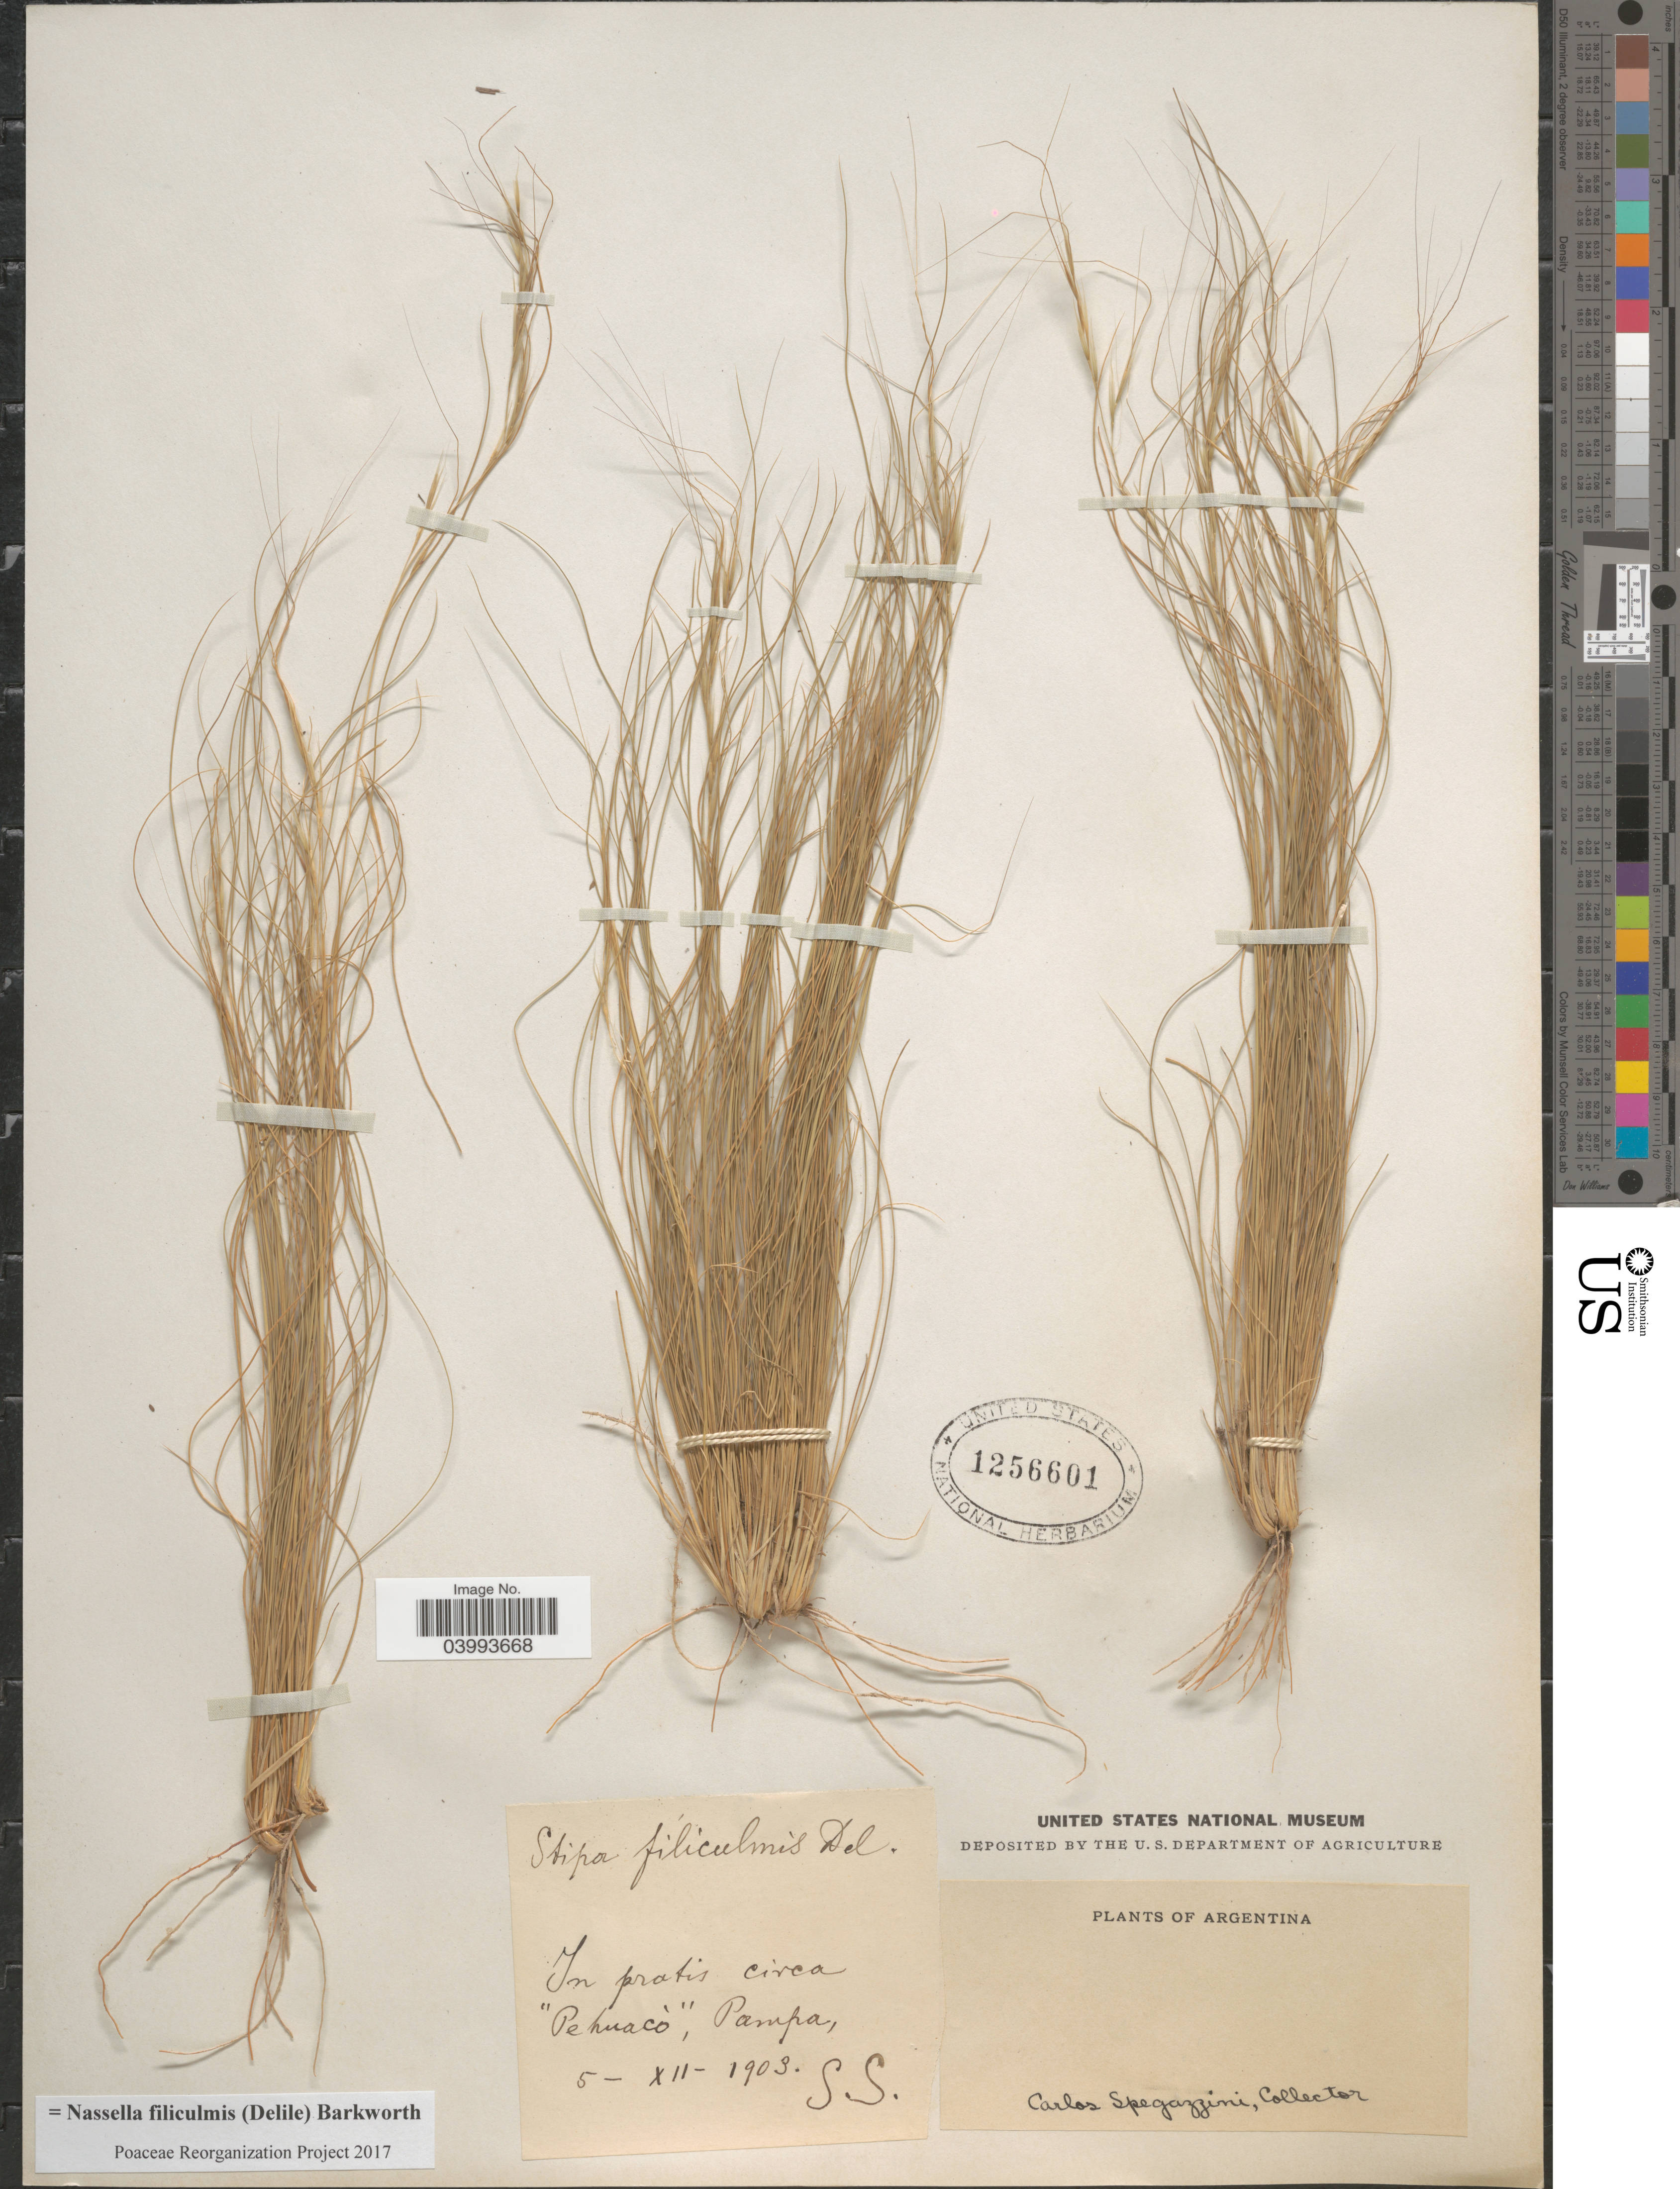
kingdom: Plantae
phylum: Tracheophyta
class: Liliopsida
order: Poales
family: Poaceae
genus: Nassella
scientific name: Nassella filiculmis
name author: (Delile) Barkworth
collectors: C. L. Spegazzini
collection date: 1903-12-05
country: Argentina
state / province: La Pampa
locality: In pratis circa "Pehuacò", Pampa.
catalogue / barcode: US 1256601